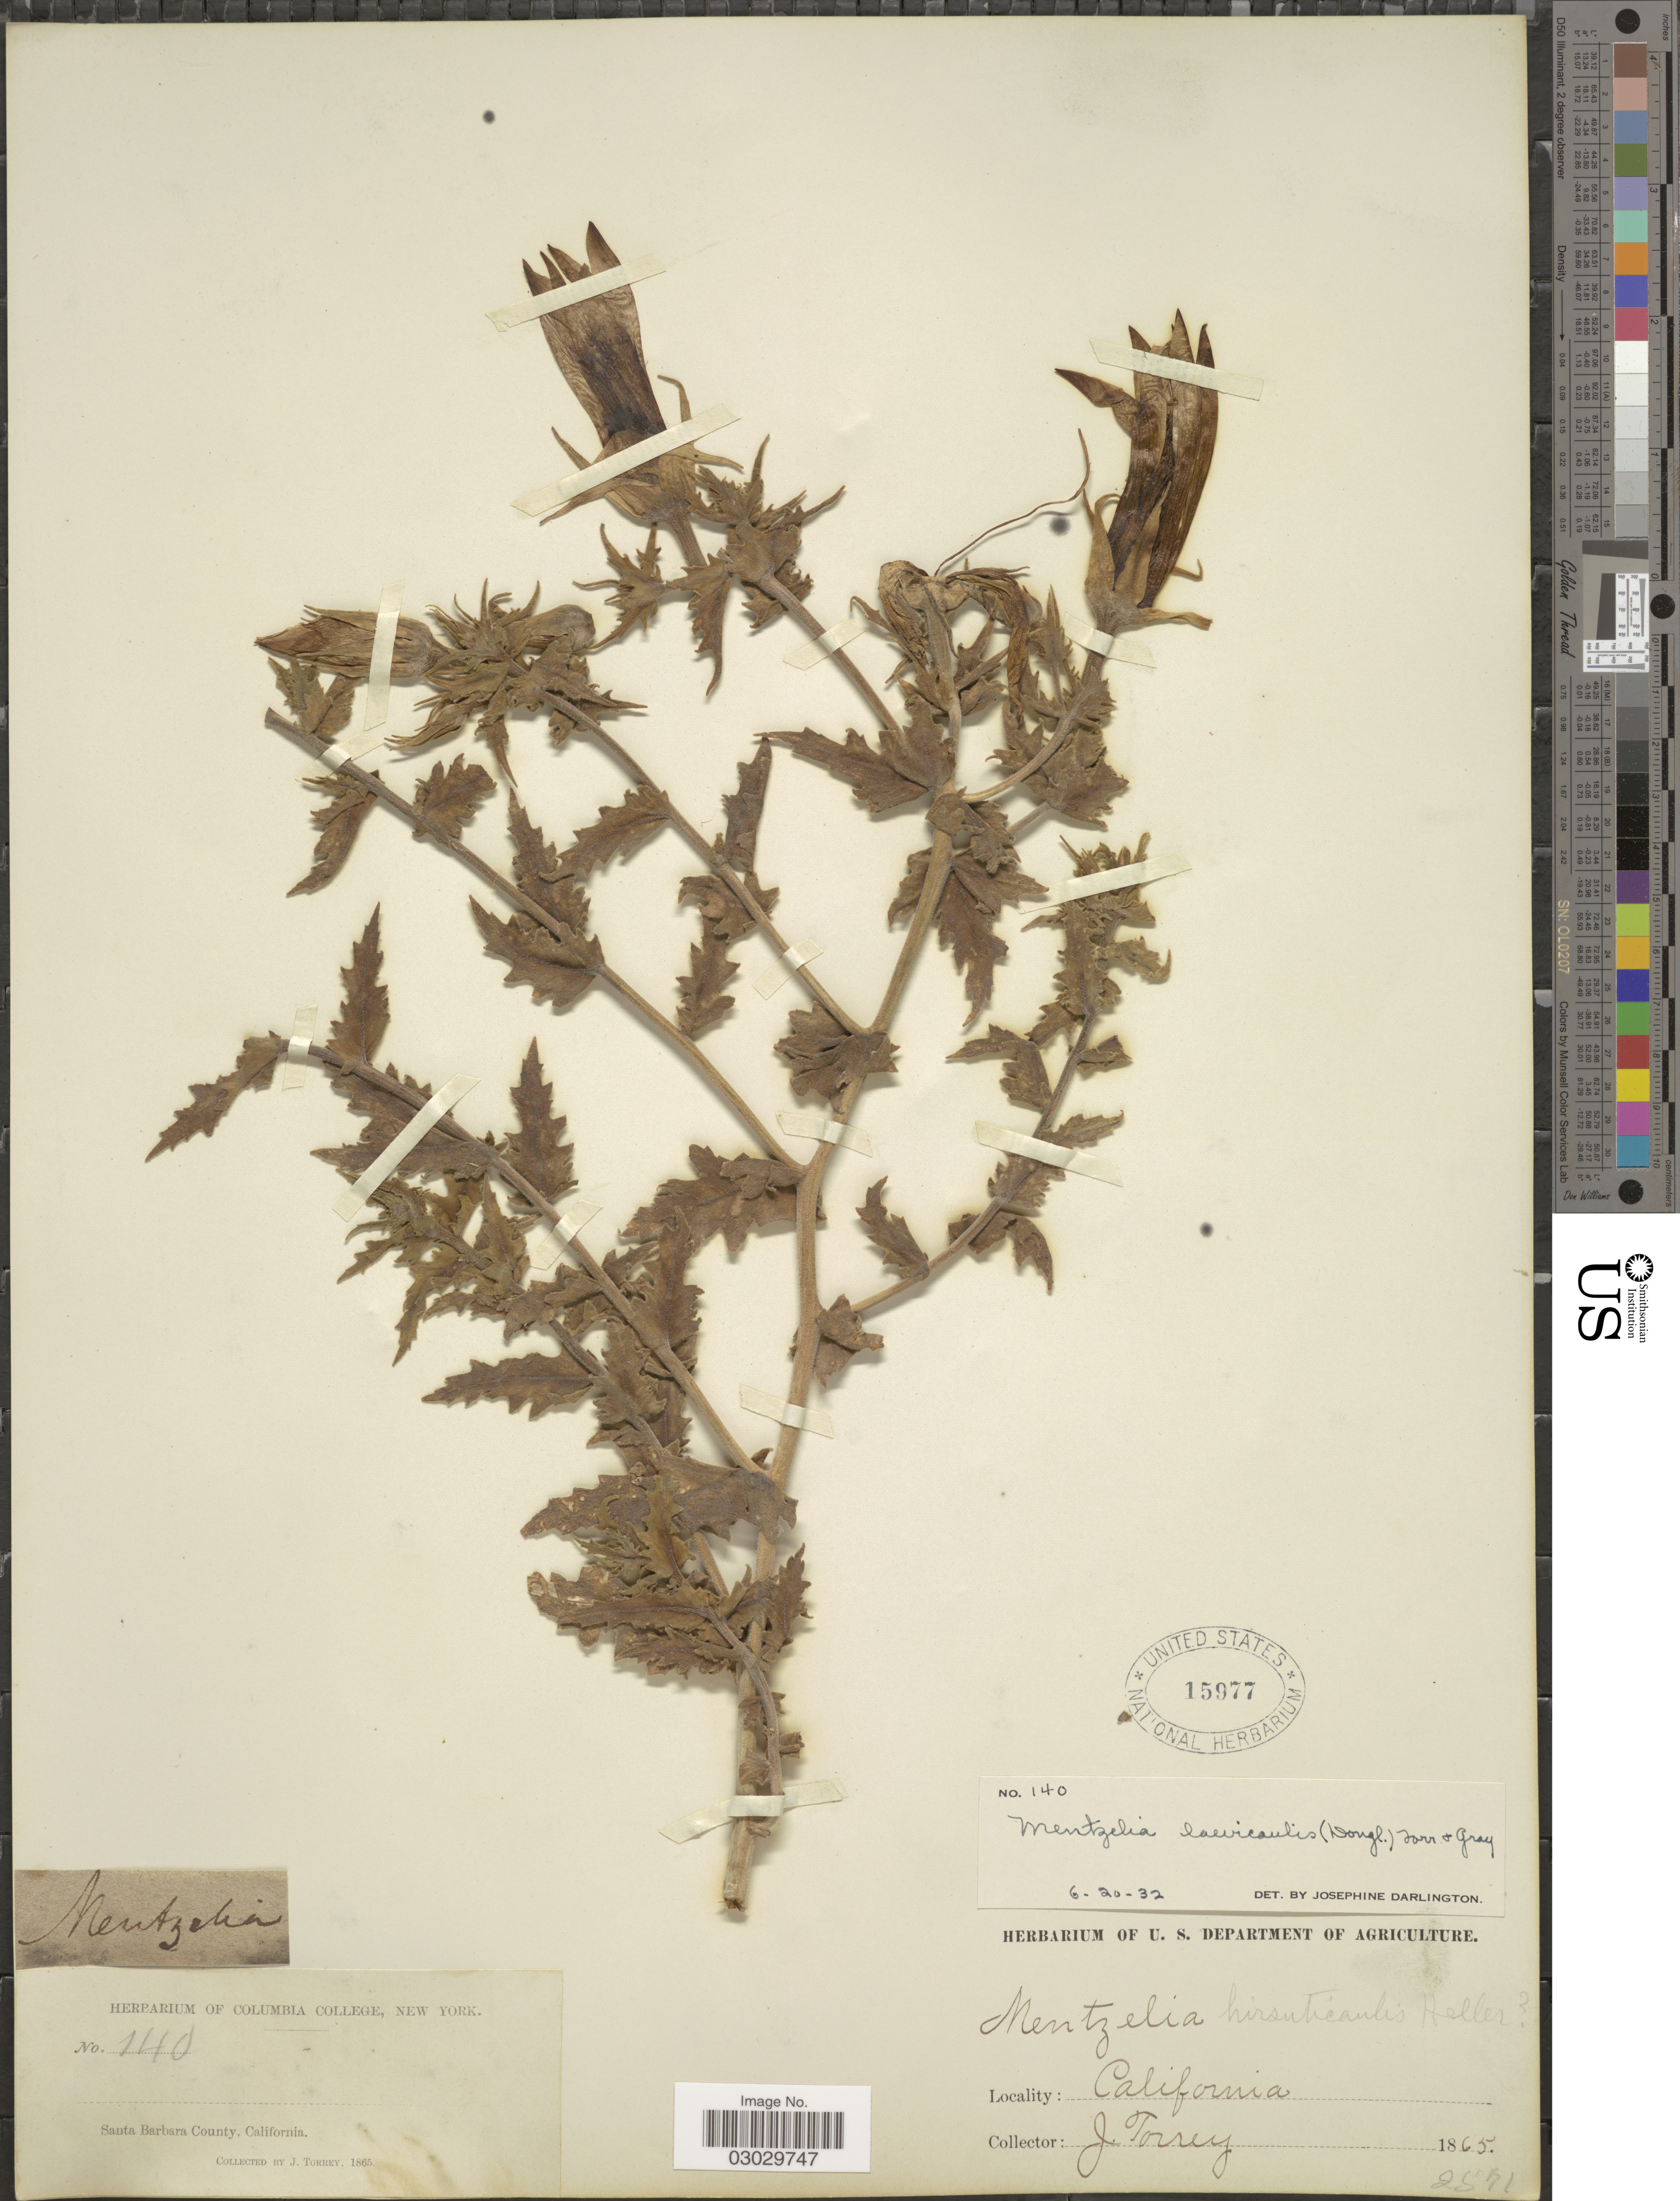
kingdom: Plantae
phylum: Tracheophyta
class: Magnoliopsida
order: Cornales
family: Loasaceae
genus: Mentzelia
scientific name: Mentzelia laevicaulis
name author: (Douglas ex Hook.) Torr. & A. Gray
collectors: J. Torrey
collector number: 140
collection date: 1865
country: United States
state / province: California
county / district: Santa Barbara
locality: Santa Barbara County.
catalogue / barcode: US 15977